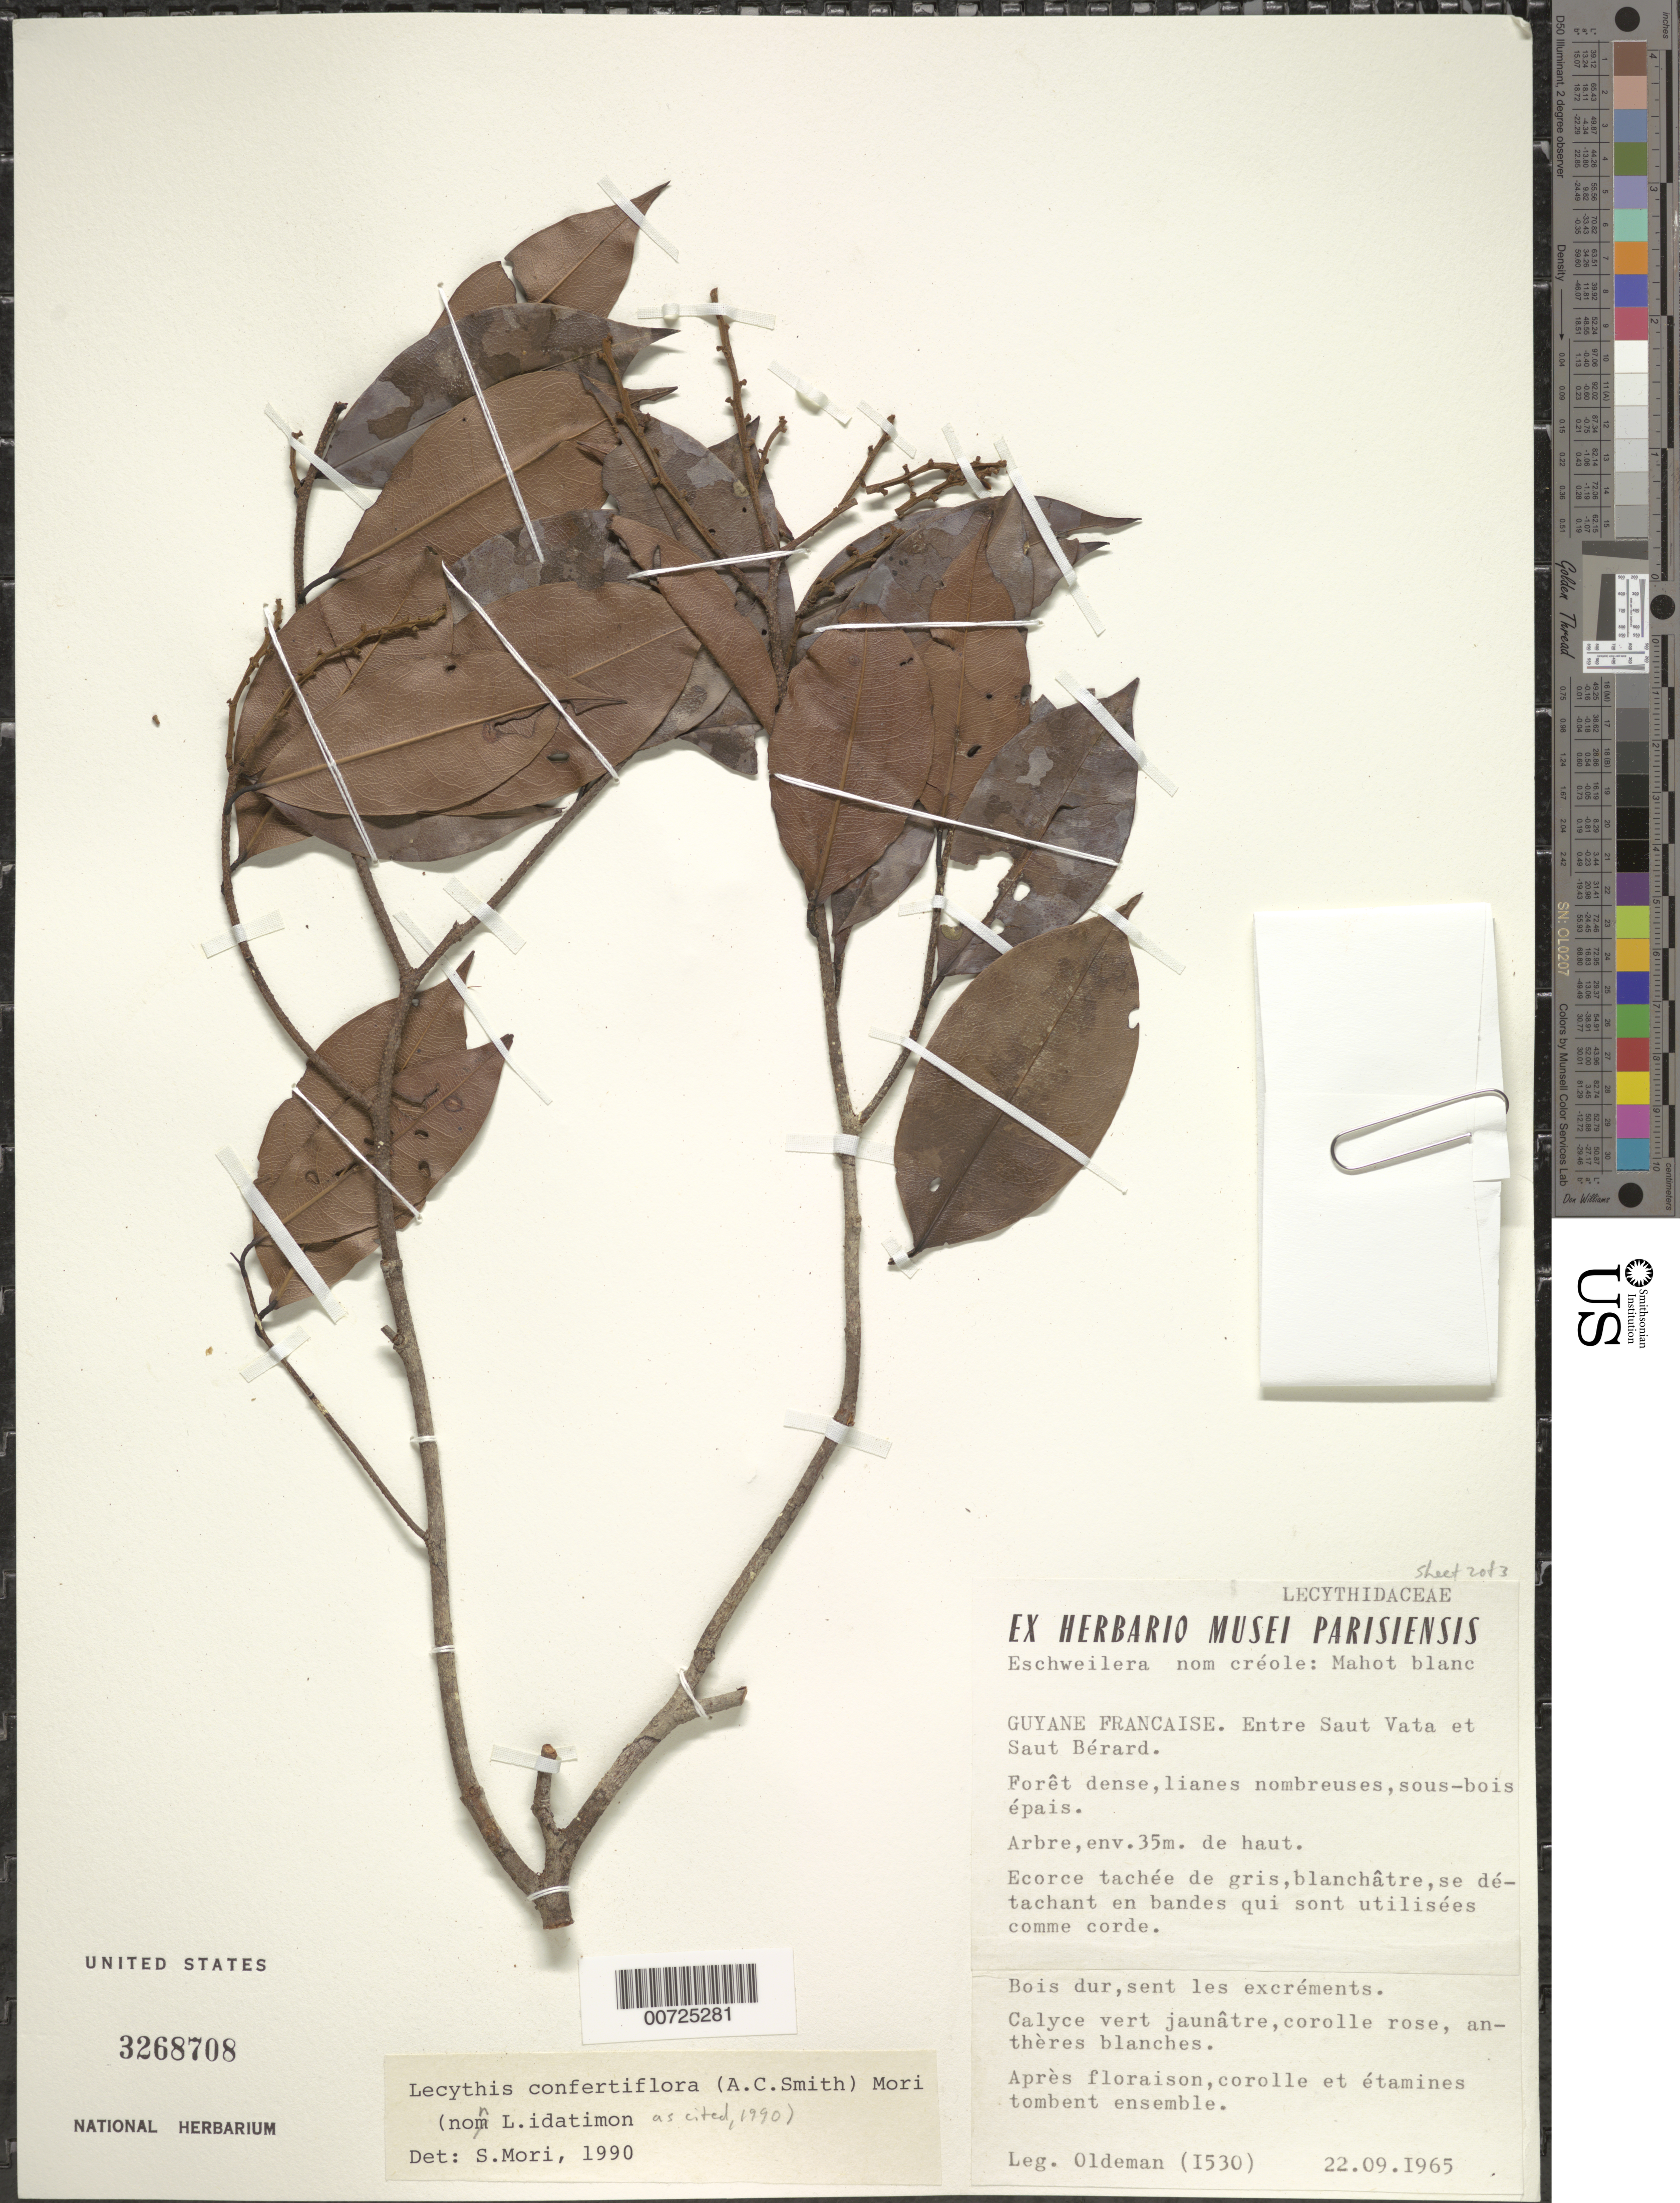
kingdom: Plantae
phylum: Tracheophyta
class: Magnoliopsida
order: Ericales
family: Lecythidaceae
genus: Lecythis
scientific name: Lecythis confertiflora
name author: (A.C. Sm.) S.A. Mori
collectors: -- Oldeman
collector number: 1530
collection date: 1965-09-22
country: French Guiana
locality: Guyane Francaise. Entre Saut Vata et Saut Bérard.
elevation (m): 35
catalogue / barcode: US 3268708